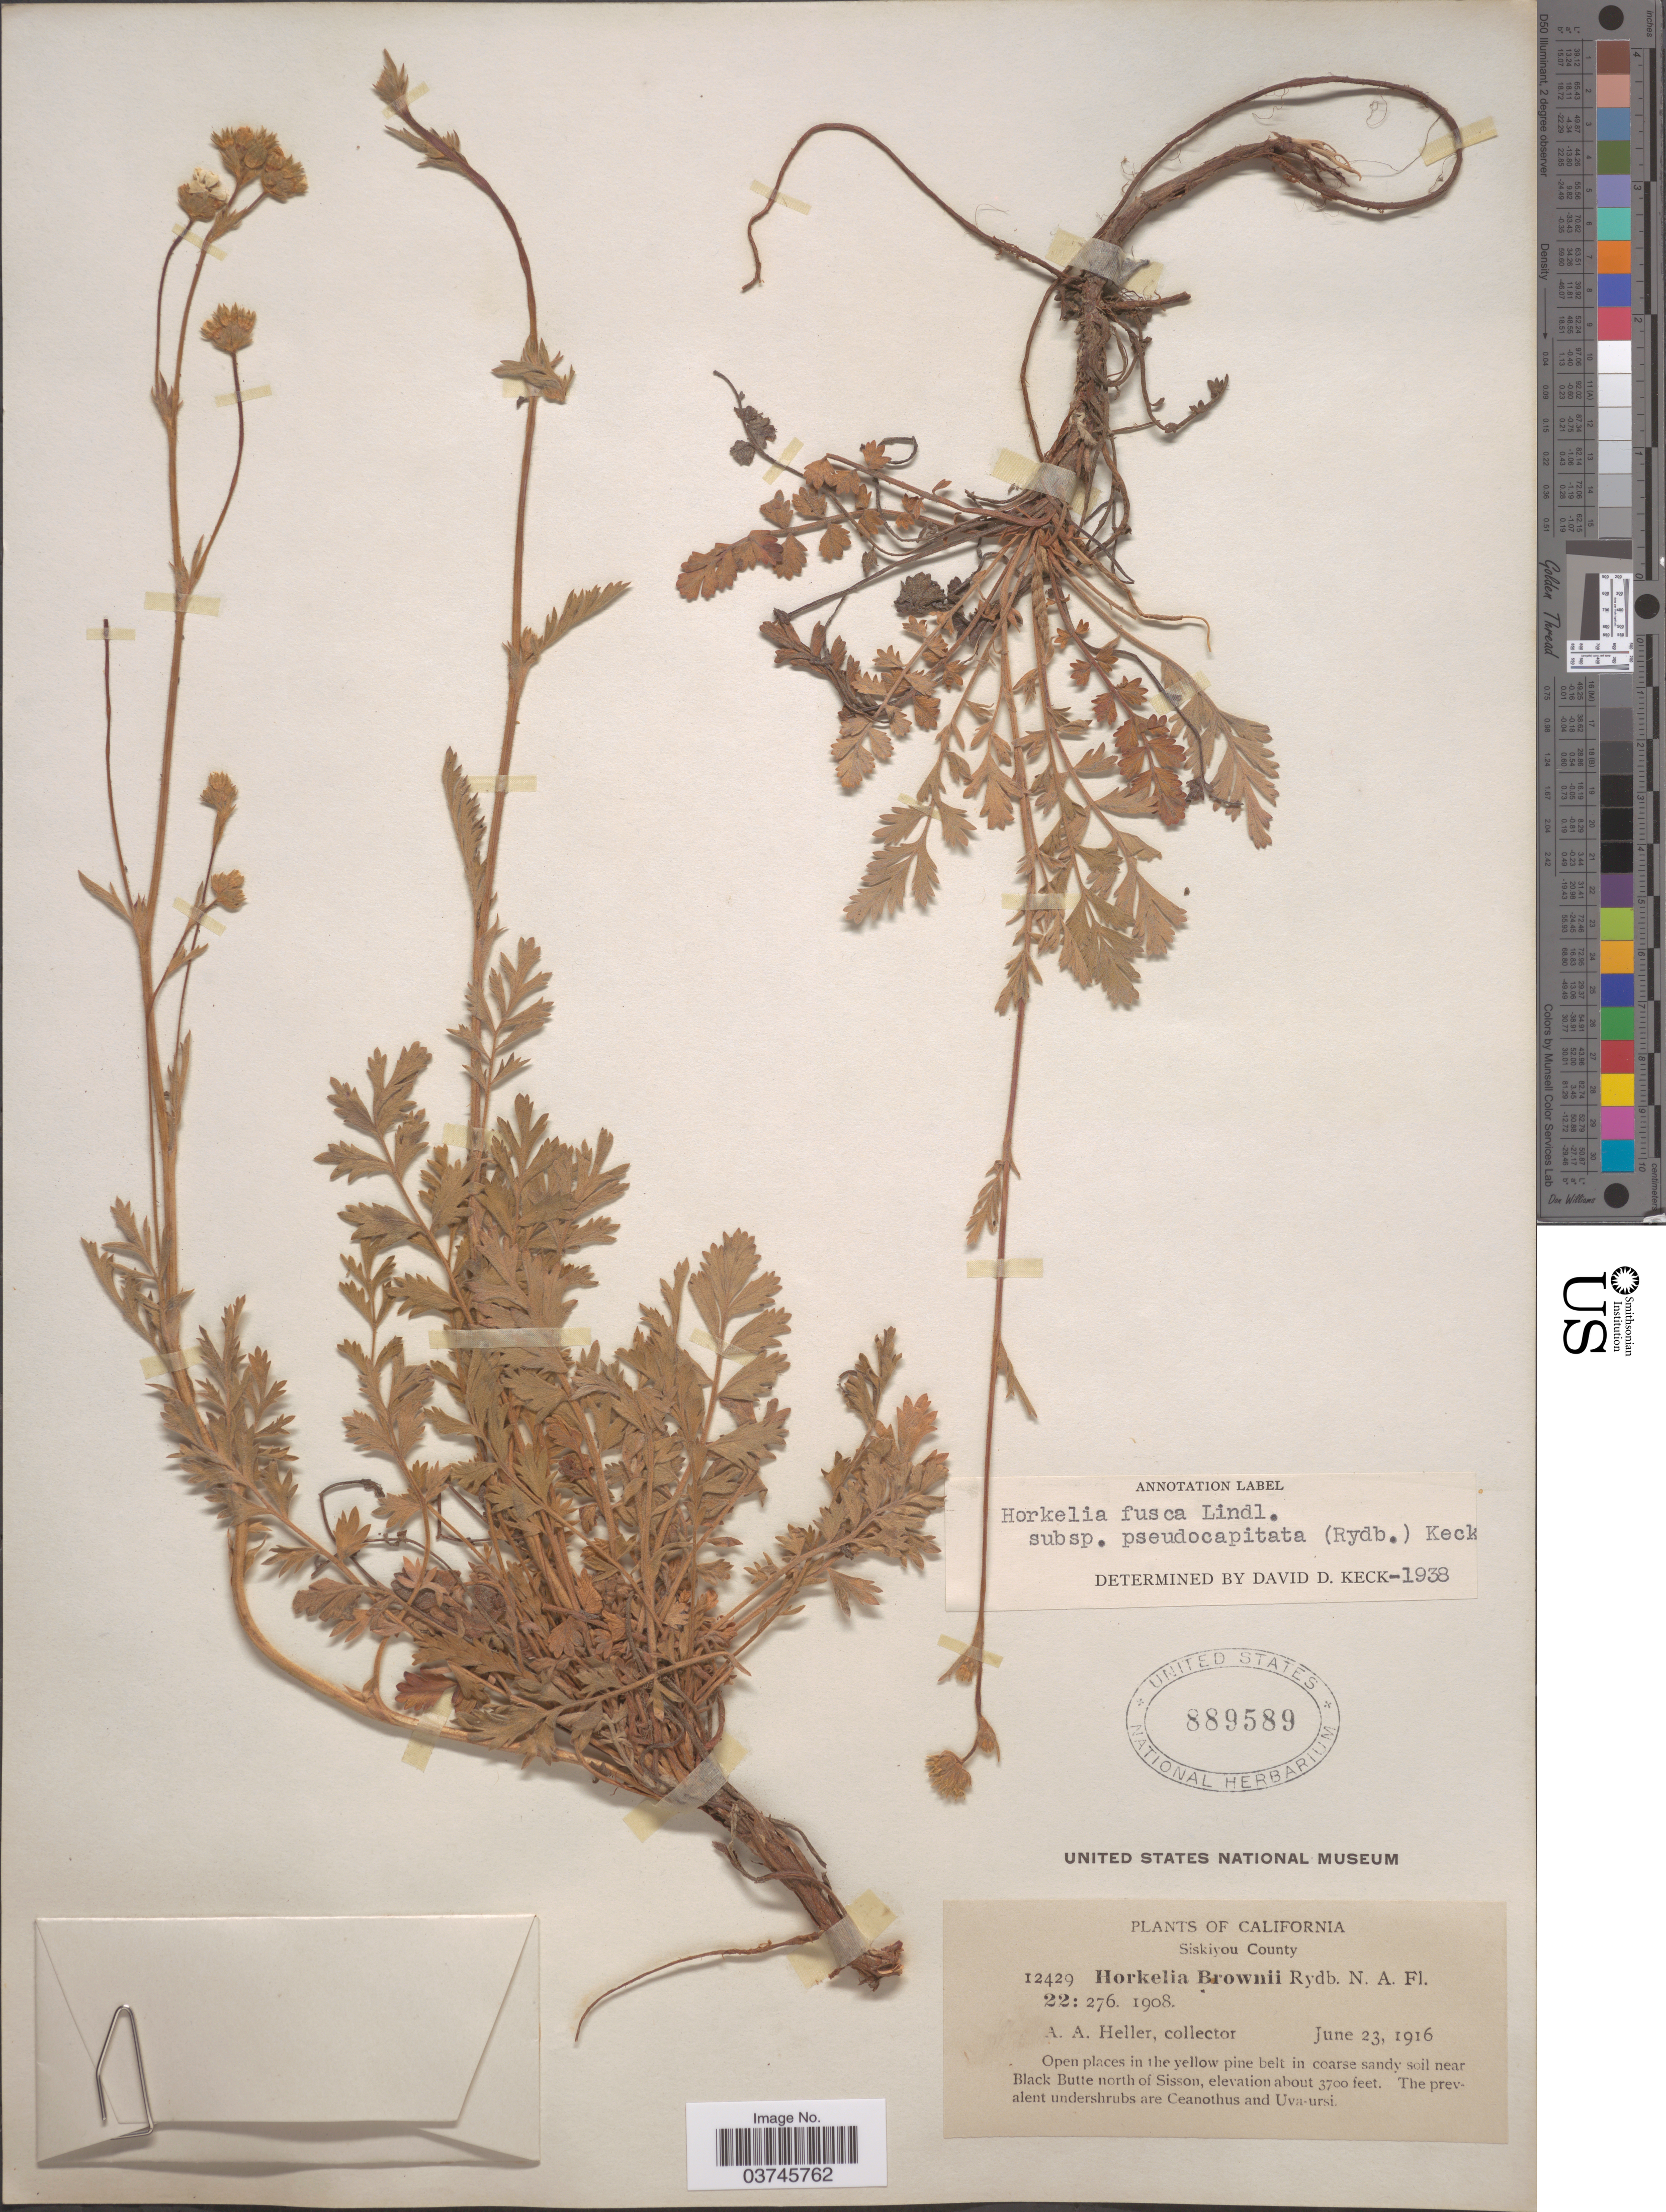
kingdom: Plantae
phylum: Tracheophyta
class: Magnoliopsida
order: Rosales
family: Rosaceae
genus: Potentilla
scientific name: Potentilla douglasii var. pseudocapitata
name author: (Rydb. ex Howell) Jeps.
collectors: A. A. Heller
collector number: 12429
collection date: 1916-06-23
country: United States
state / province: California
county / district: Siskiyou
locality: Siskiyou County. Near Black Butte north of Sisson.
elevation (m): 1128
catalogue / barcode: US 889589